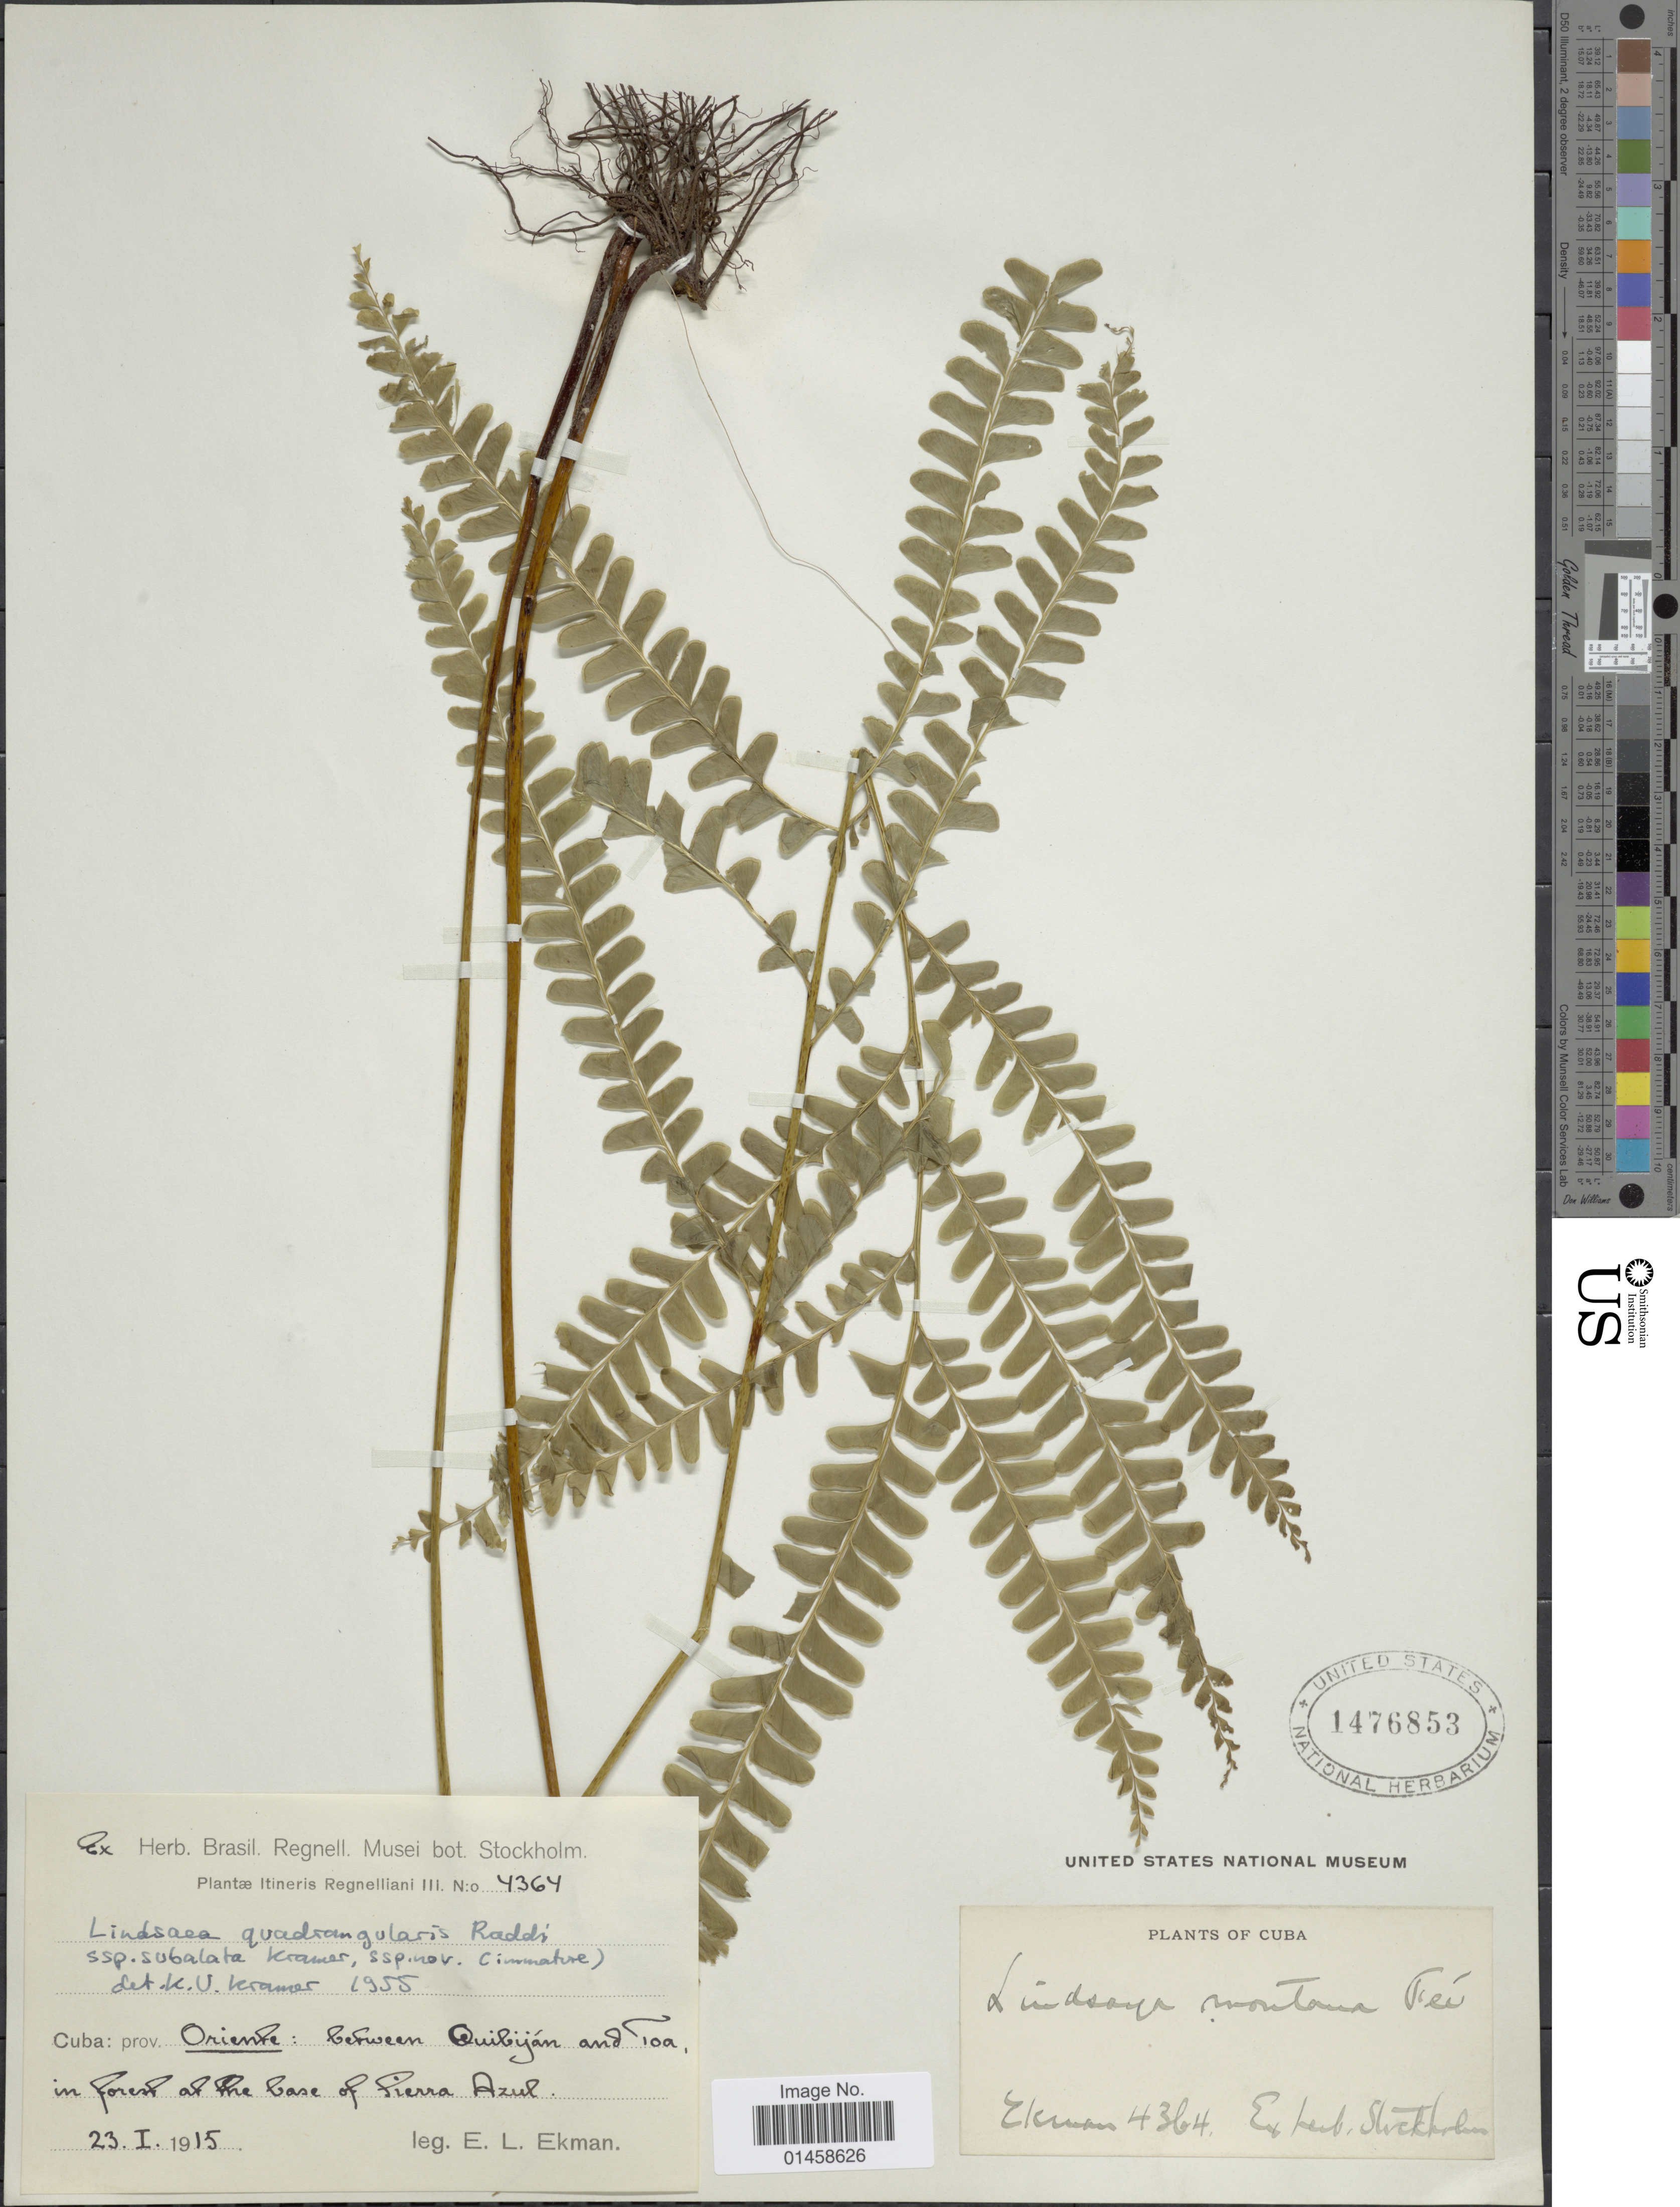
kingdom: Plantae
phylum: Tracheophyta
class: Polypodiopsida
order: Polypodiales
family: Lindsaeaceae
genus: Lindsaea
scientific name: Lindsaea quadrangularis subsp. subalata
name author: K.U. Kramer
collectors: E. L. Ekman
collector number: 4364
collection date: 1915-01-23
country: Cuba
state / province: Oriente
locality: Between Quibijan and Toa, in forest at the base of Sierra Azul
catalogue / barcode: US 1476853